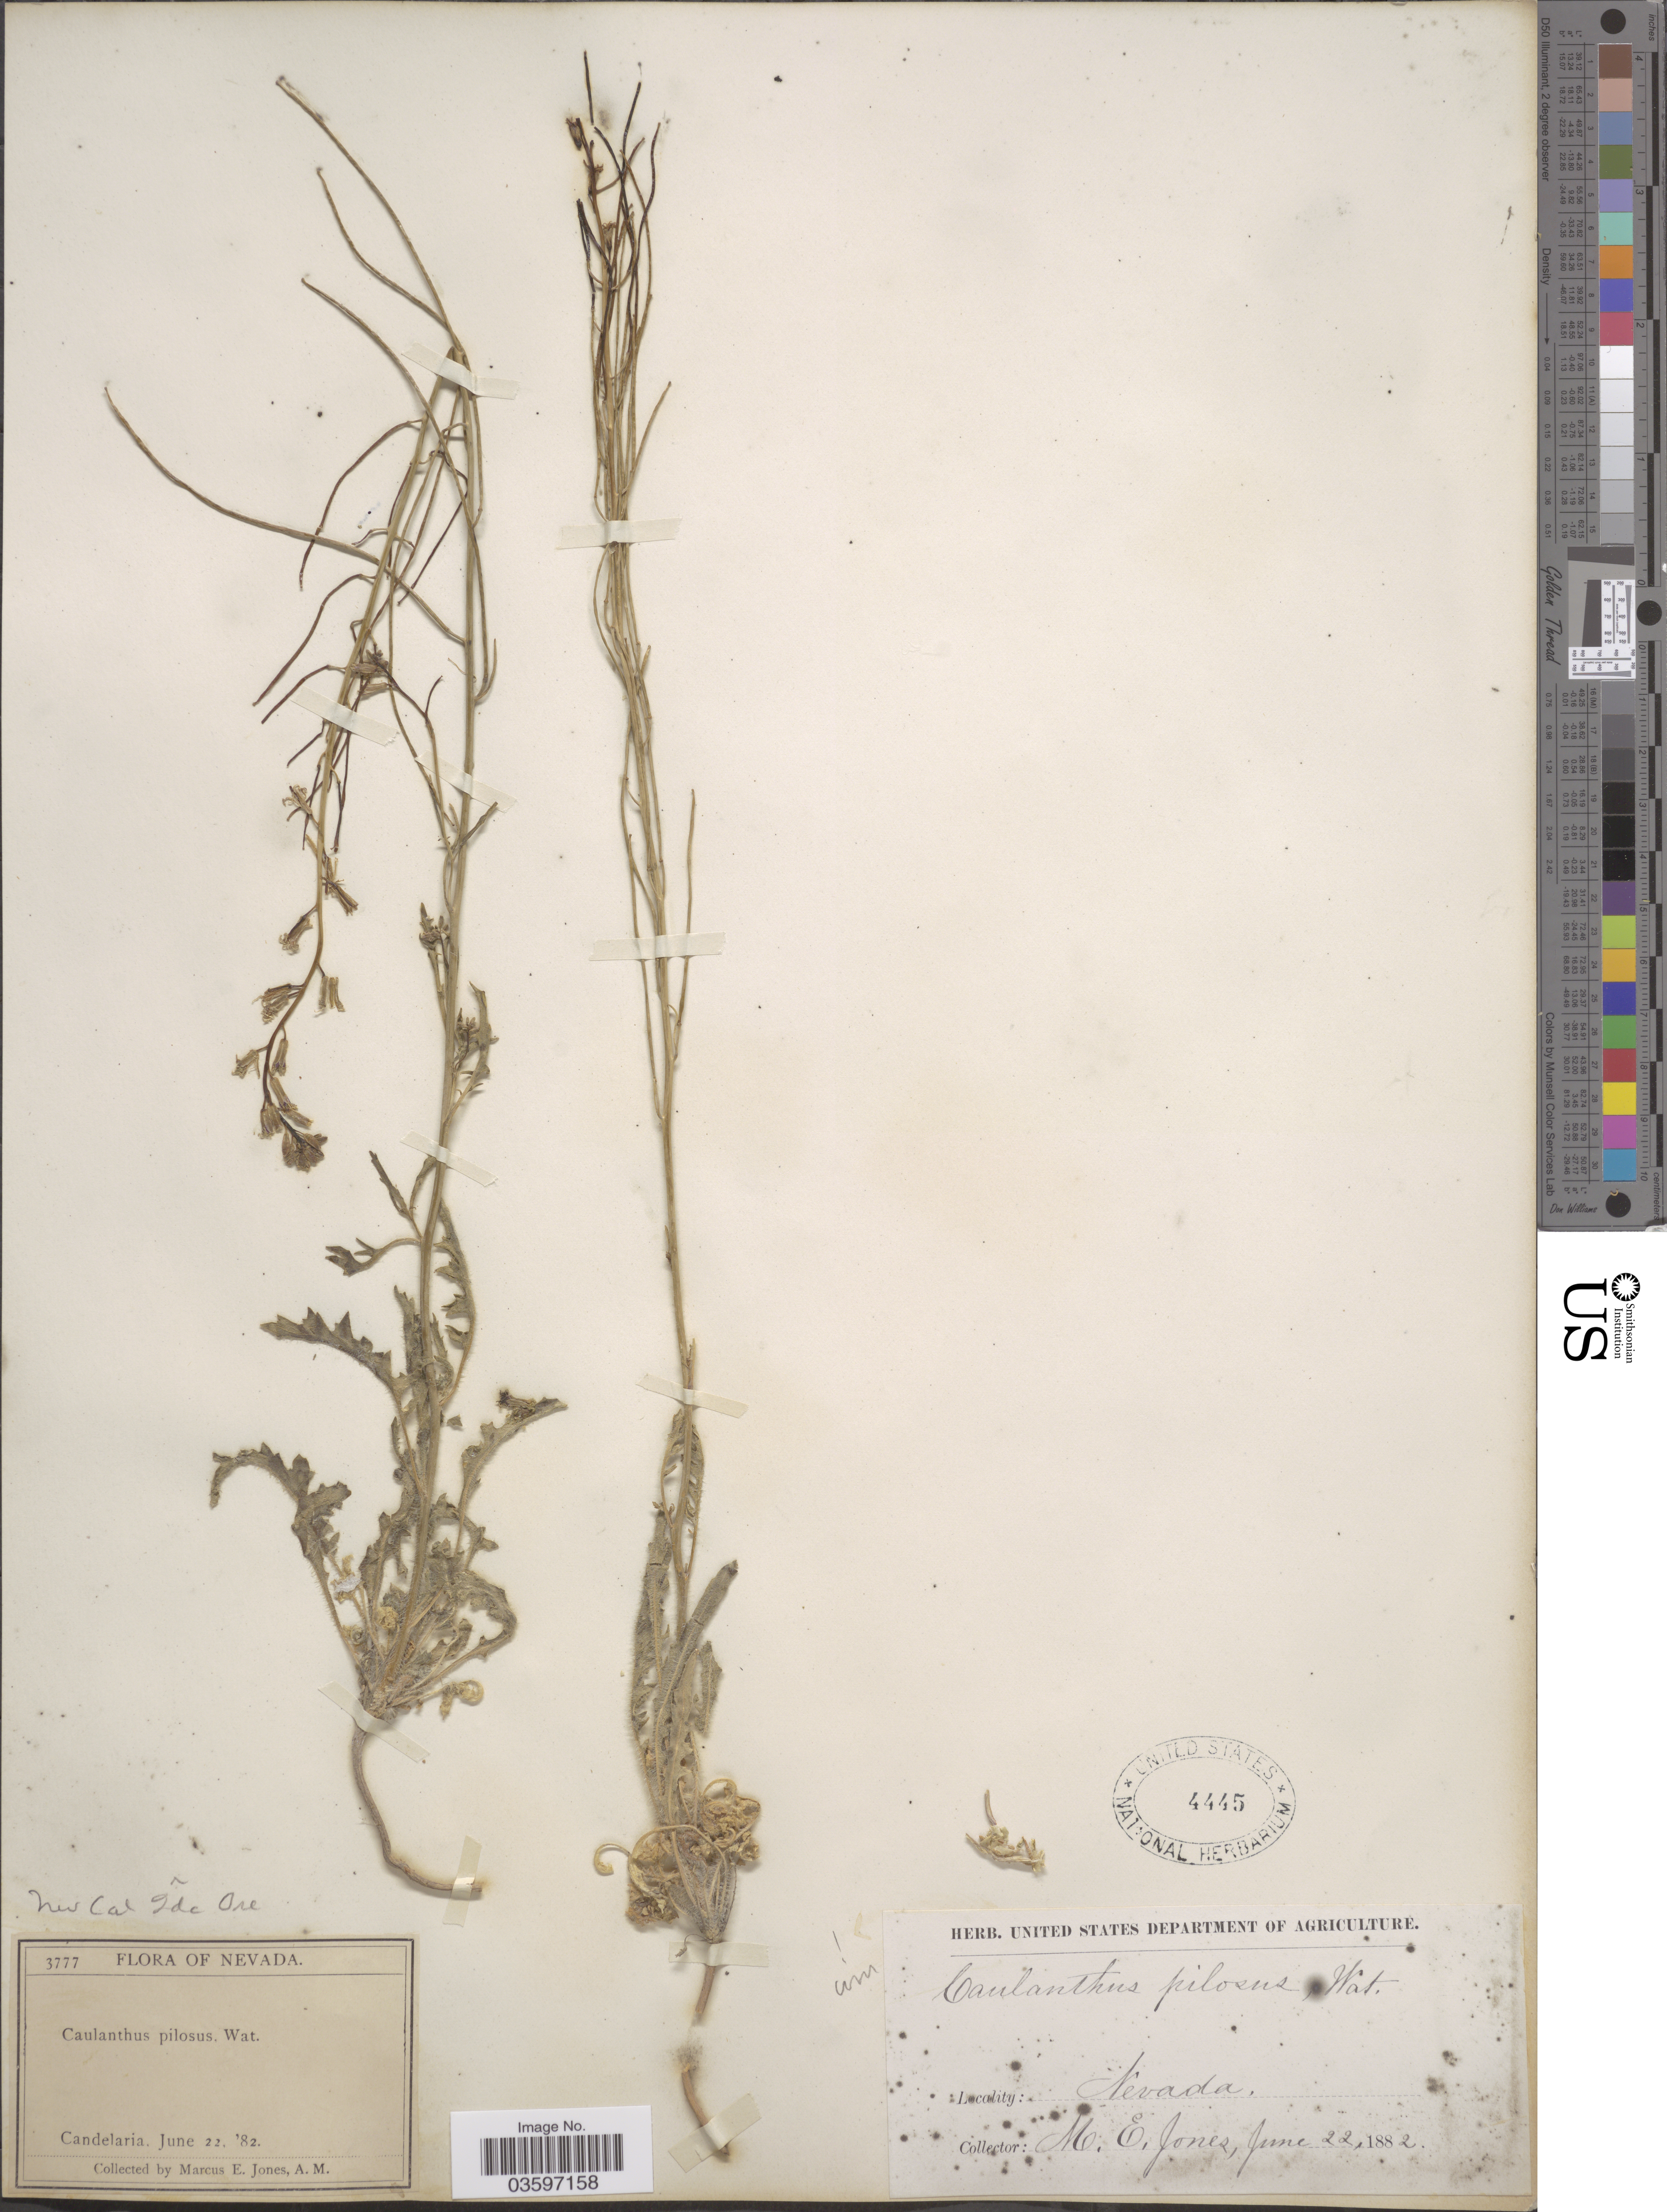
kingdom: Plantae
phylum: Tracheophyta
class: Magnoliopsida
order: Brassicales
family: Brassicaceae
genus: Caulanthus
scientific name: Caulanthus pilosus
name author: S. Watson in C. King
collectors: M. E. Jones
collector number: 3777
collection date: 1882-06-22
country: United States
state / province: Nevada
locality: Candelaria.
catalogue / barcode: US 4445